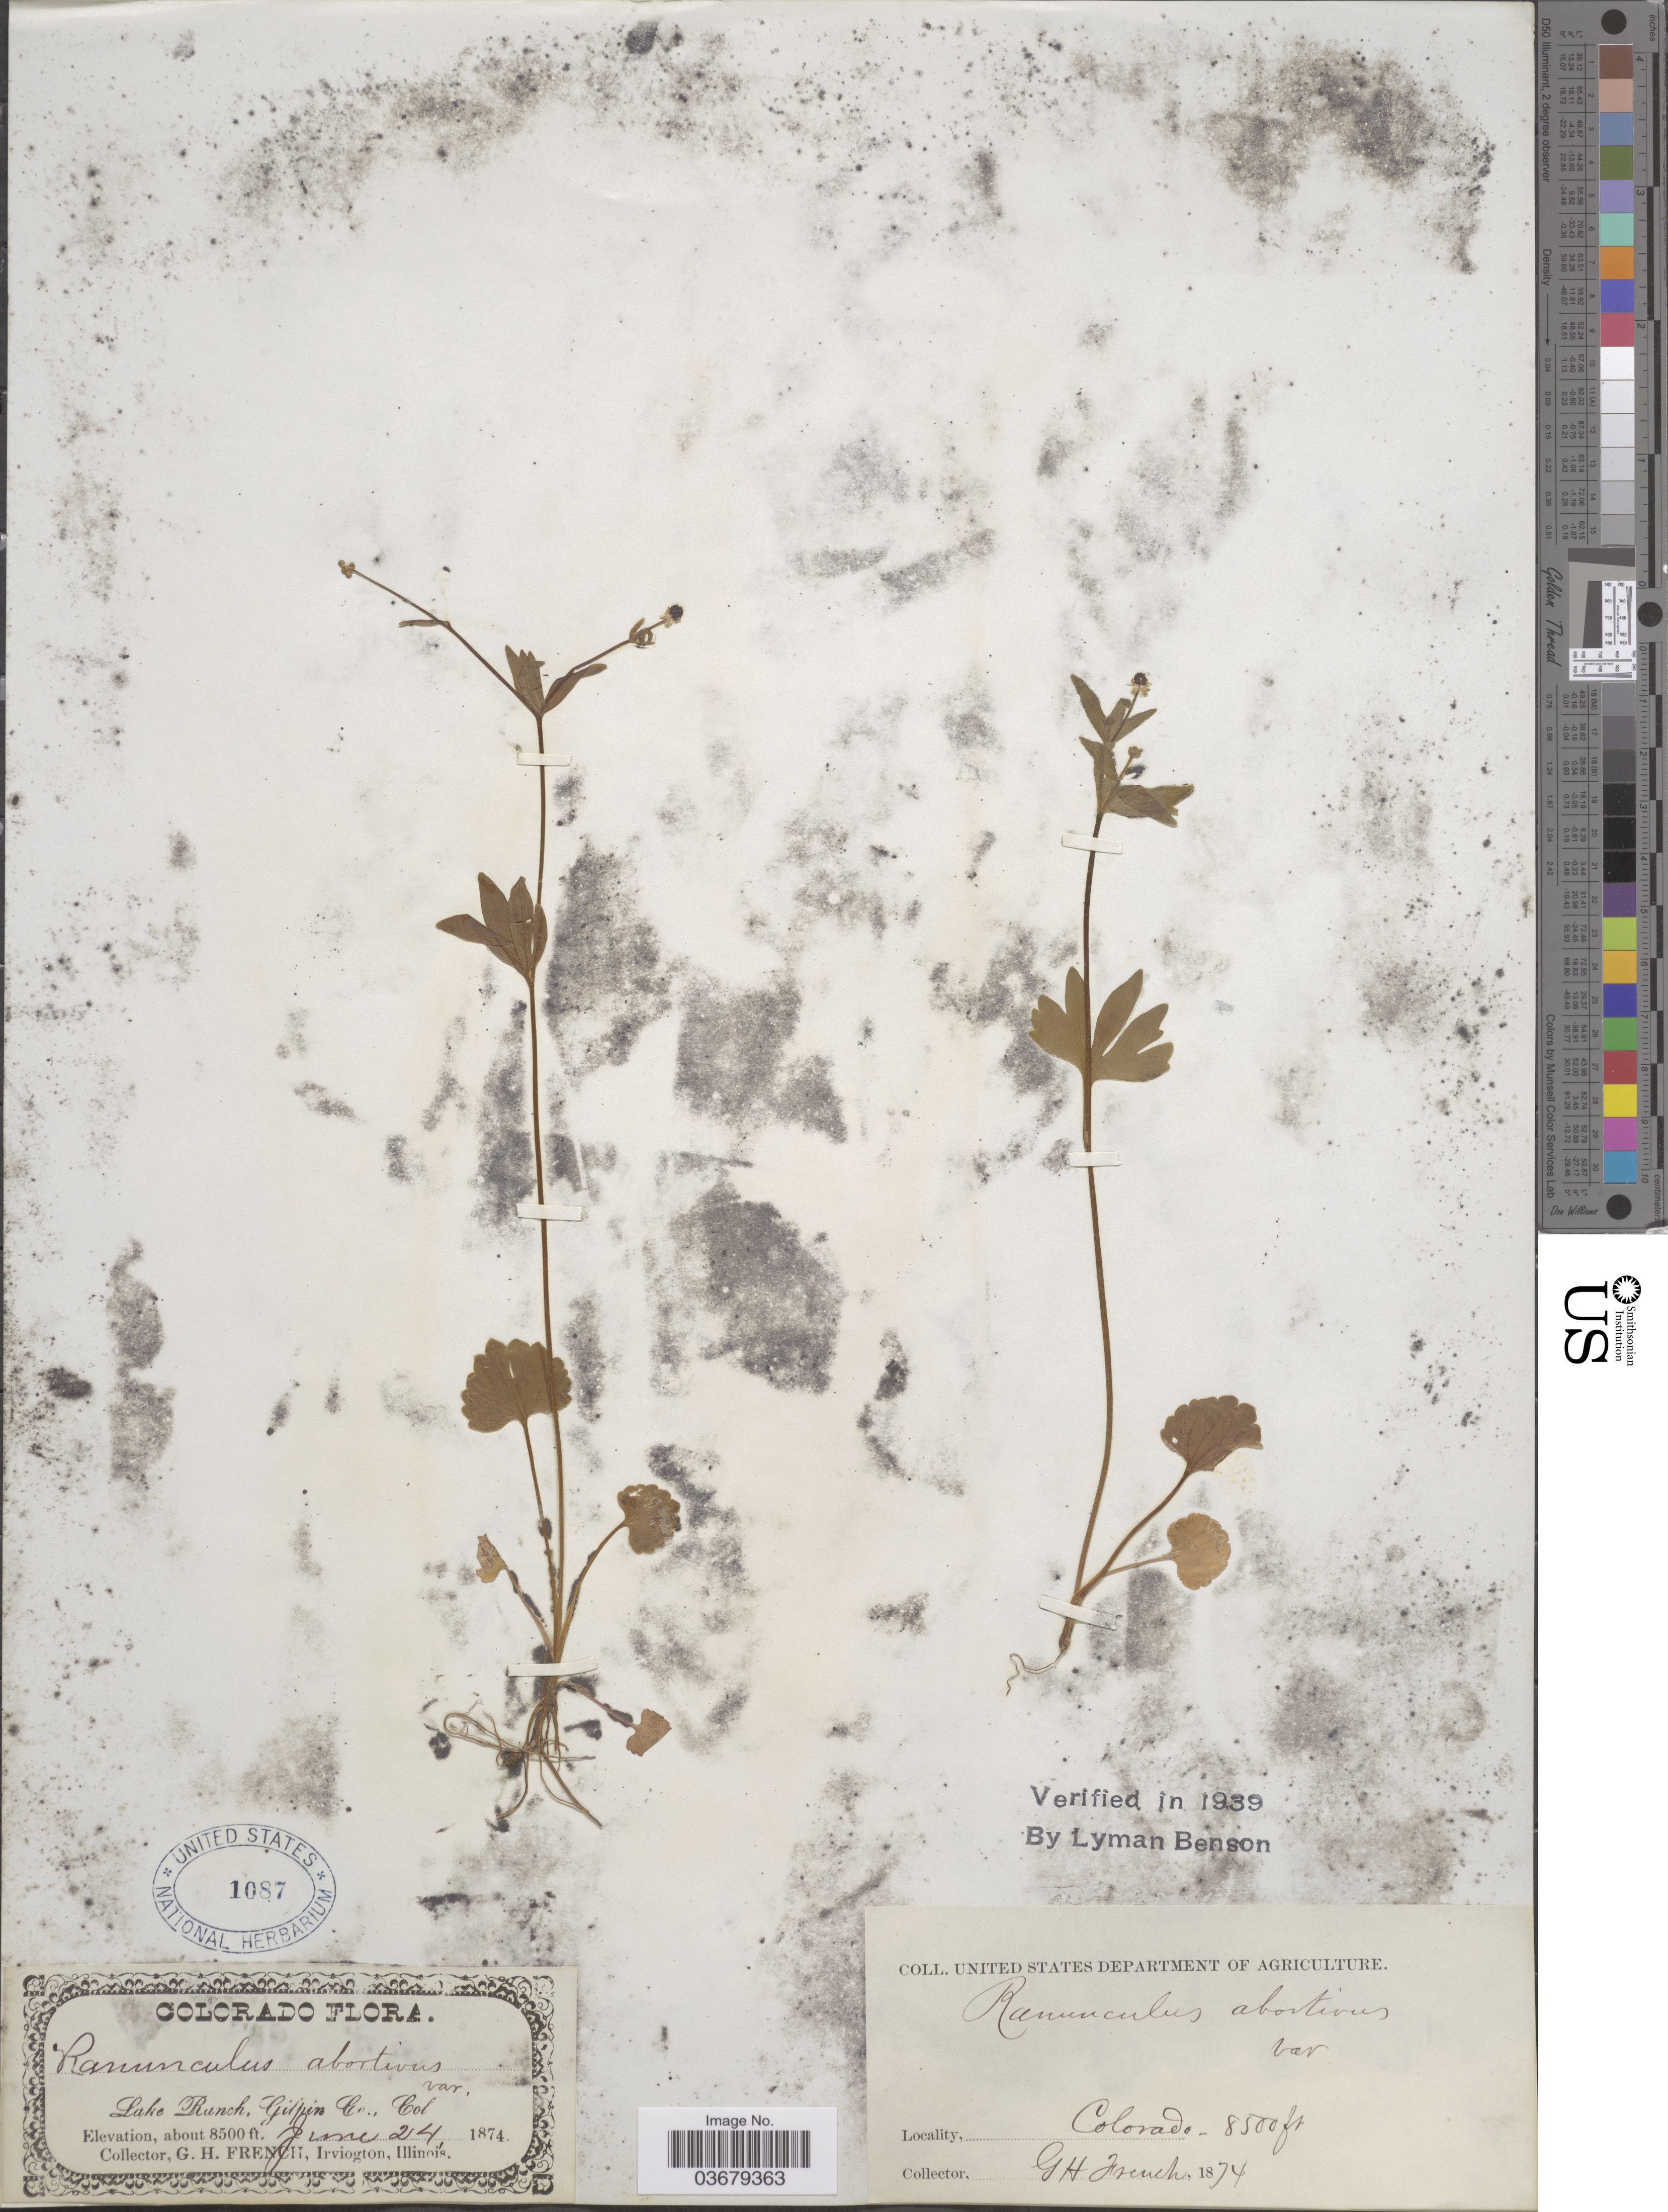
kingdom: Plantae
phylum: Tracheophyta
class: Magnoliopsida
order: Ranunculales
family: Ranunculaceae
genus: Ranunculus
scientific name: Ranunculus abortivus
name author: L.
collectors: G. H. French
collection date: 1874-06-24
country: United States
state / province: Colorado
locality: Lake Ranch, Gilpin Co.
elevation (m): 2591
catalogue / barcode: US 1087